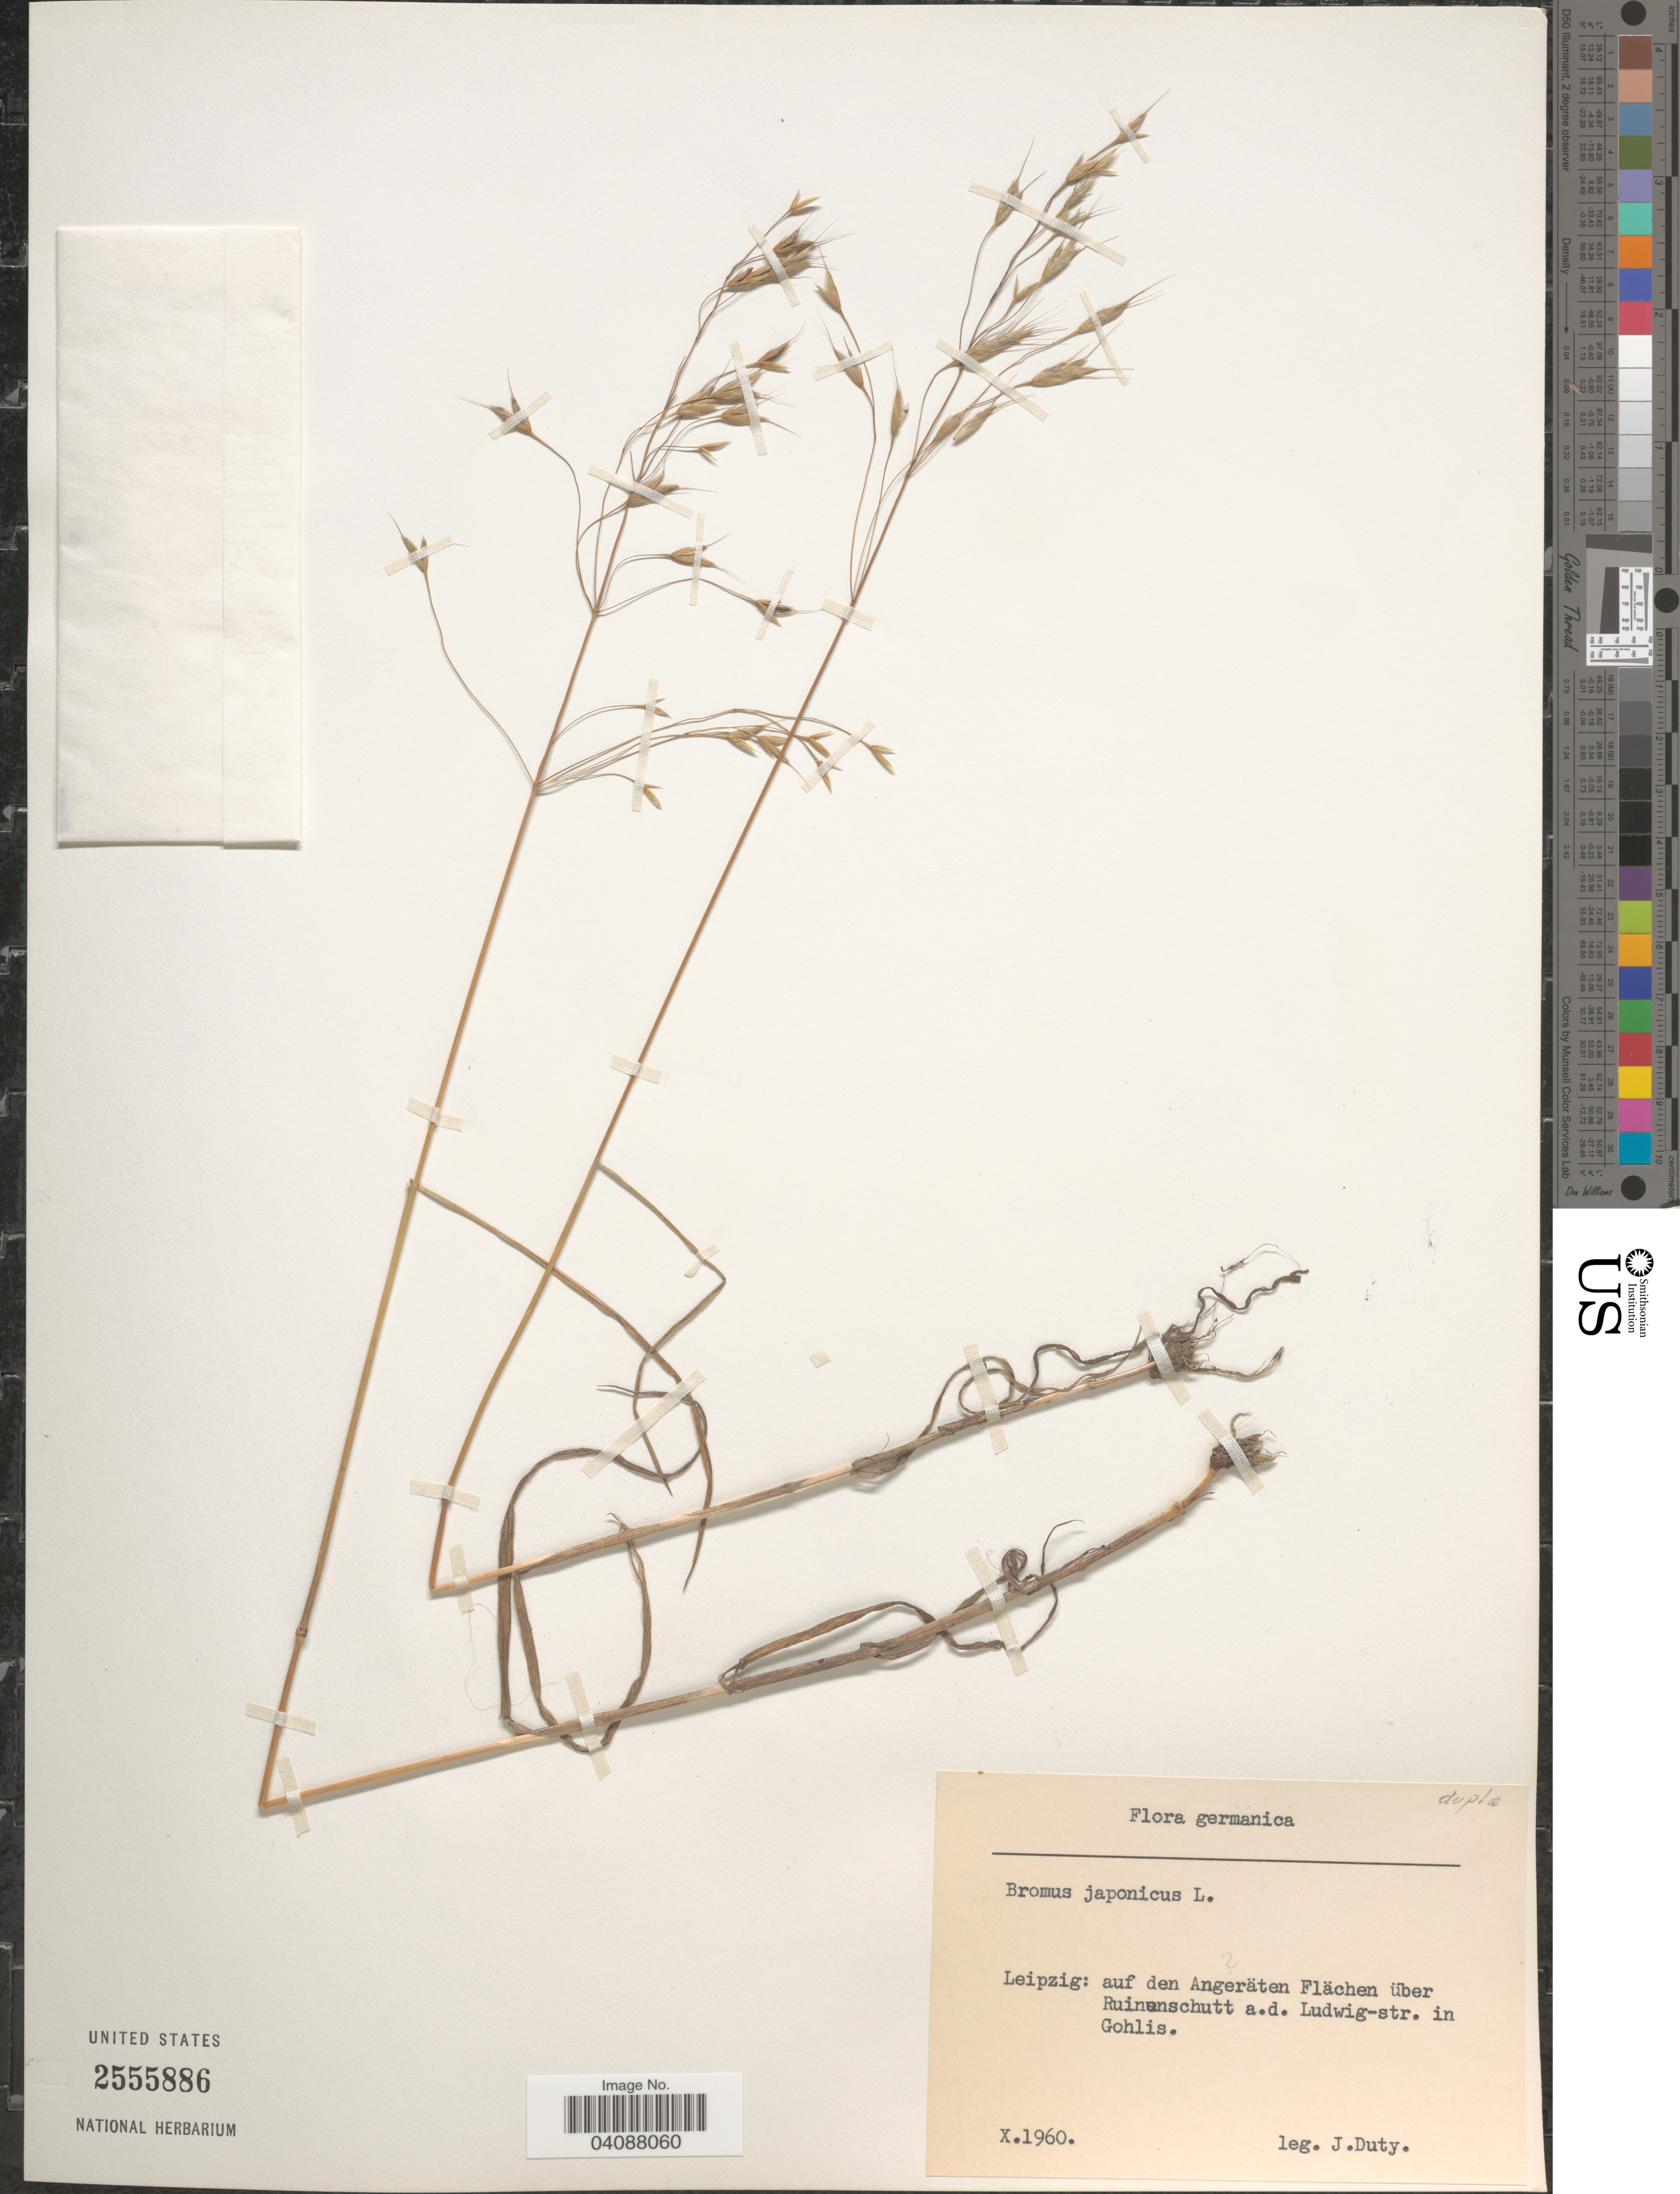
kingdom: Plantae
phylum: Tracheophyta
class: Liliopsida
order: Poales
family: Poaceae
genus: Bromus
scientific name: Bromus japonicus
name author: Houtt.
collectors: J. Duty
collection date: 1960-10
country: Germany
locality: Germanica. Leipzig: auf den Angeräten Flächen über Ruinanschutt a.d. Ludwig-str. in Gohlis.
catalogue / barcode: US 2555886